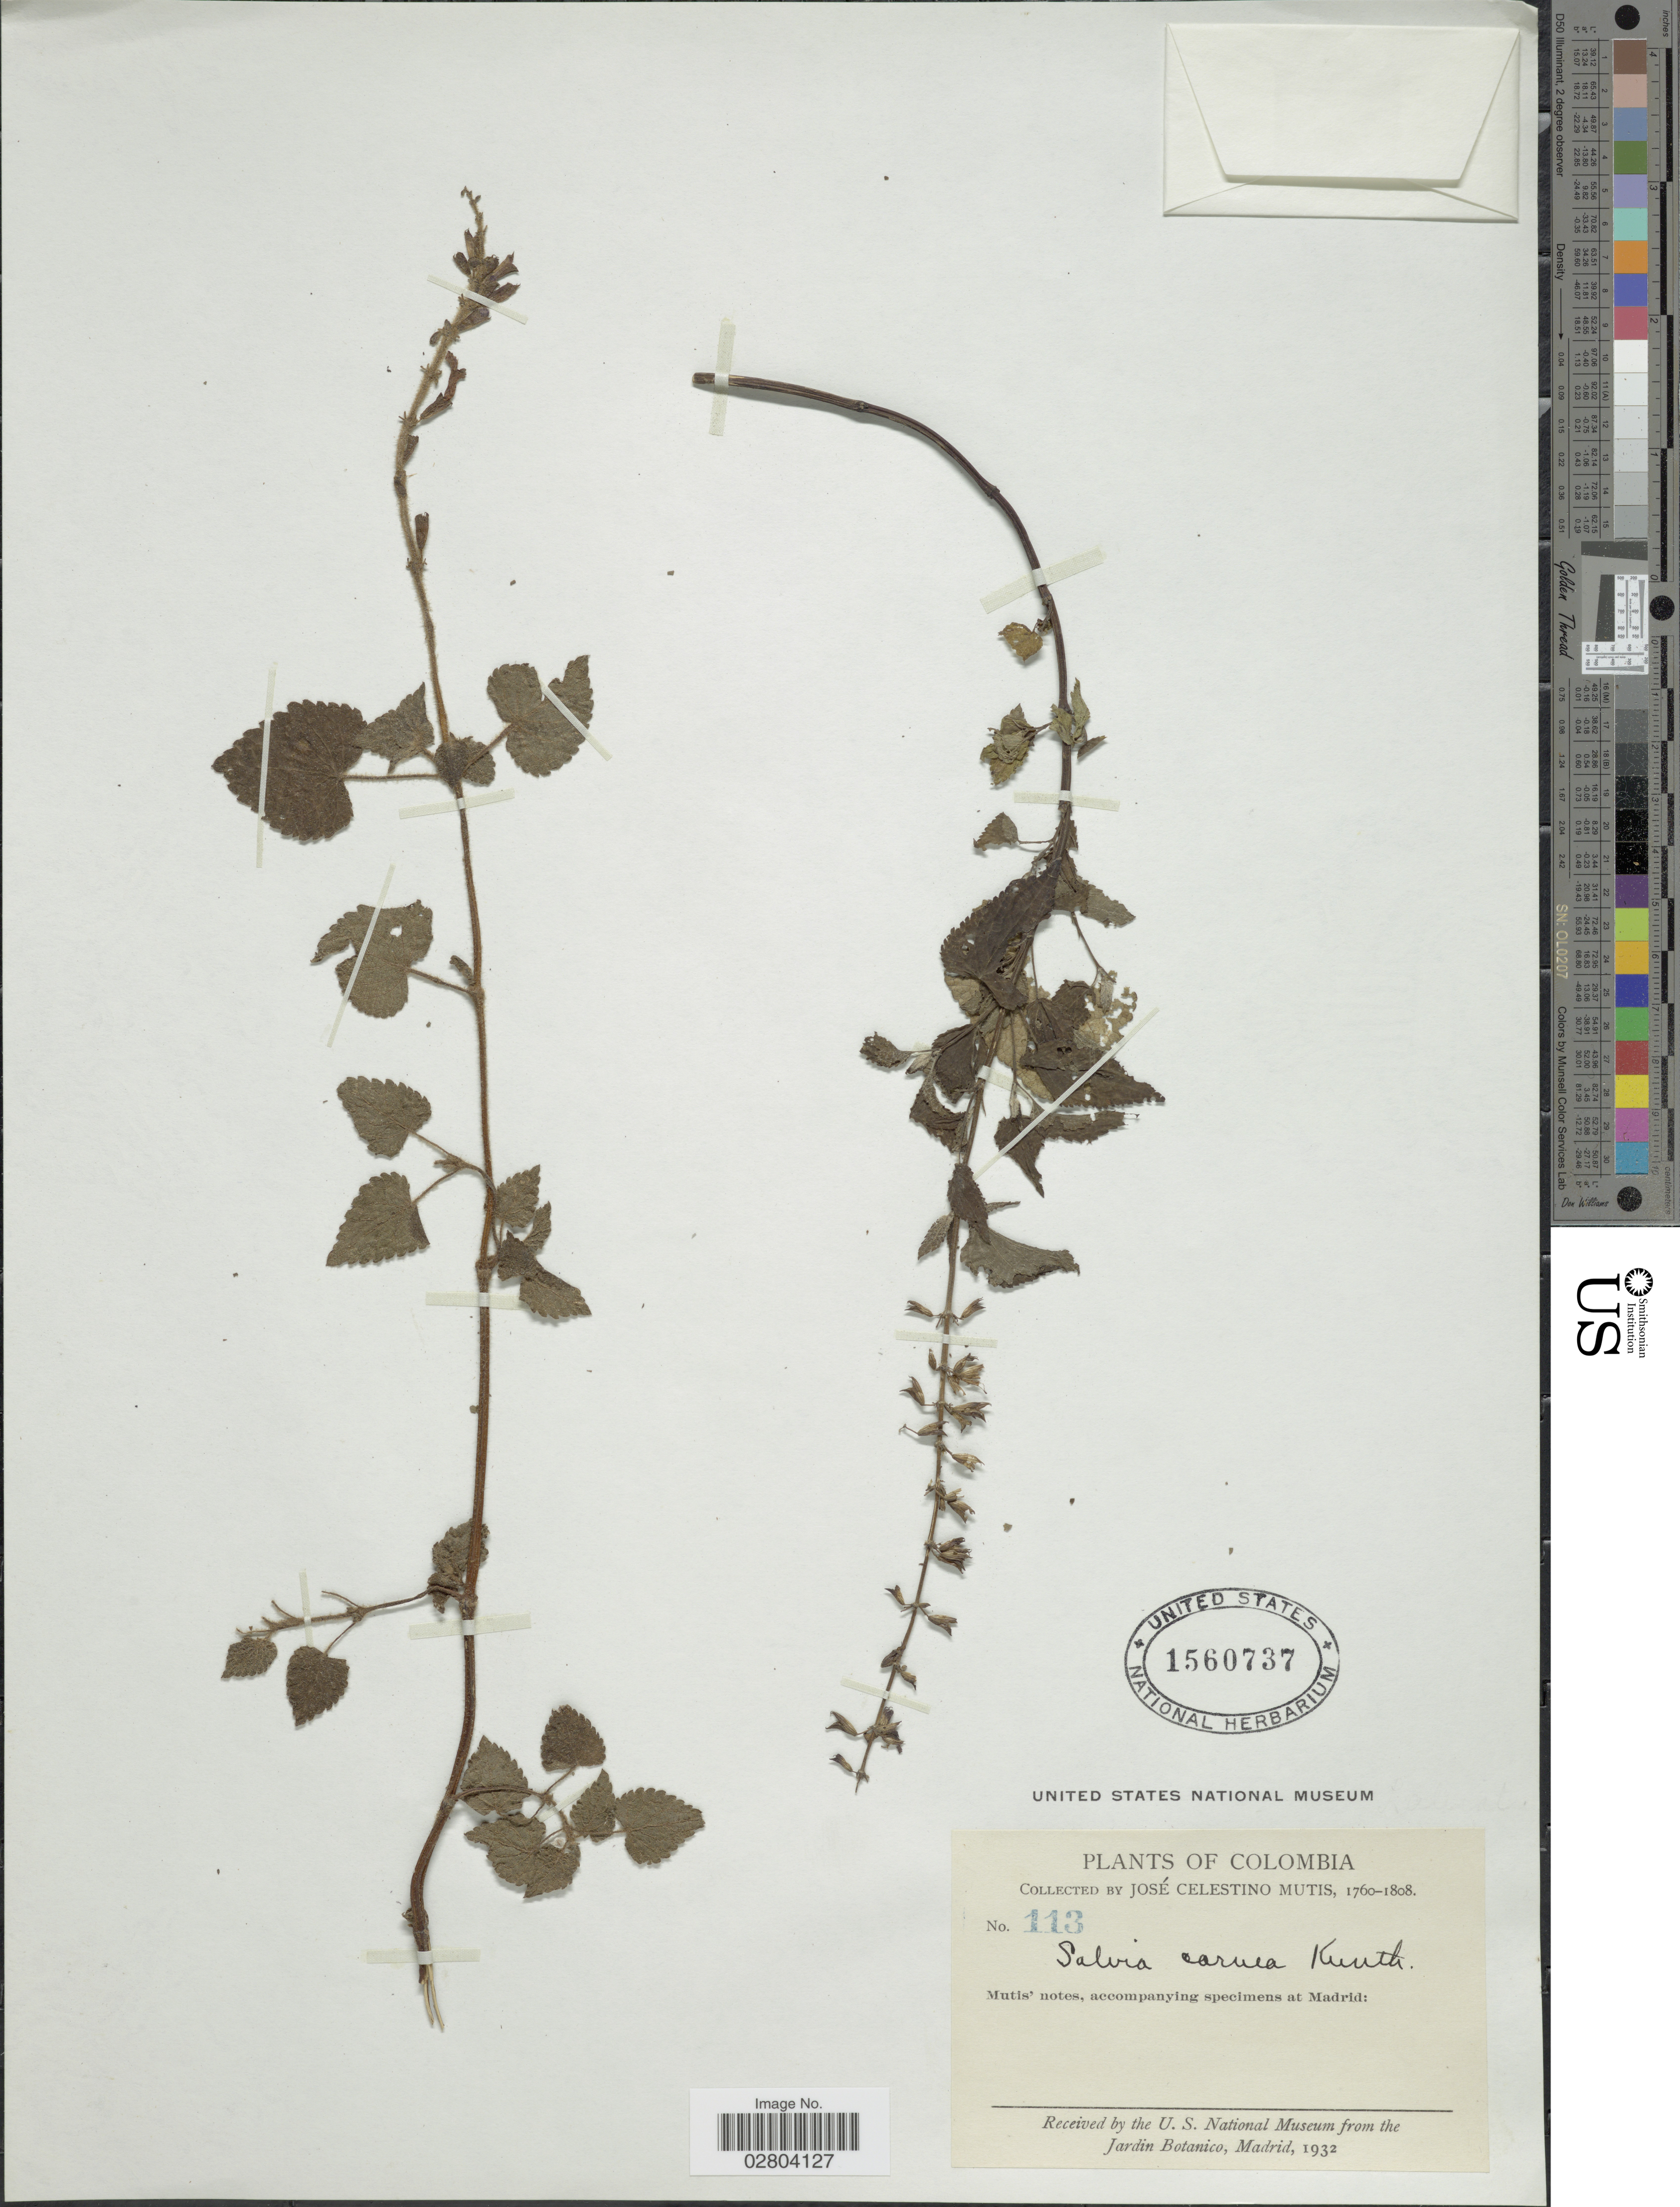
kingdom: Plantae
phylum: Tracheophyta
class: Magnoliopsida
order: Lamiales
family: Lamiaceae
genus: Salvia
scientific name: Salvia carnea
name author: Kunth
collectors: J. C. B. Mutis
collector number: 113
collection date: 1760/1808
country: Colombia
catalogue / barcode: US 1560737